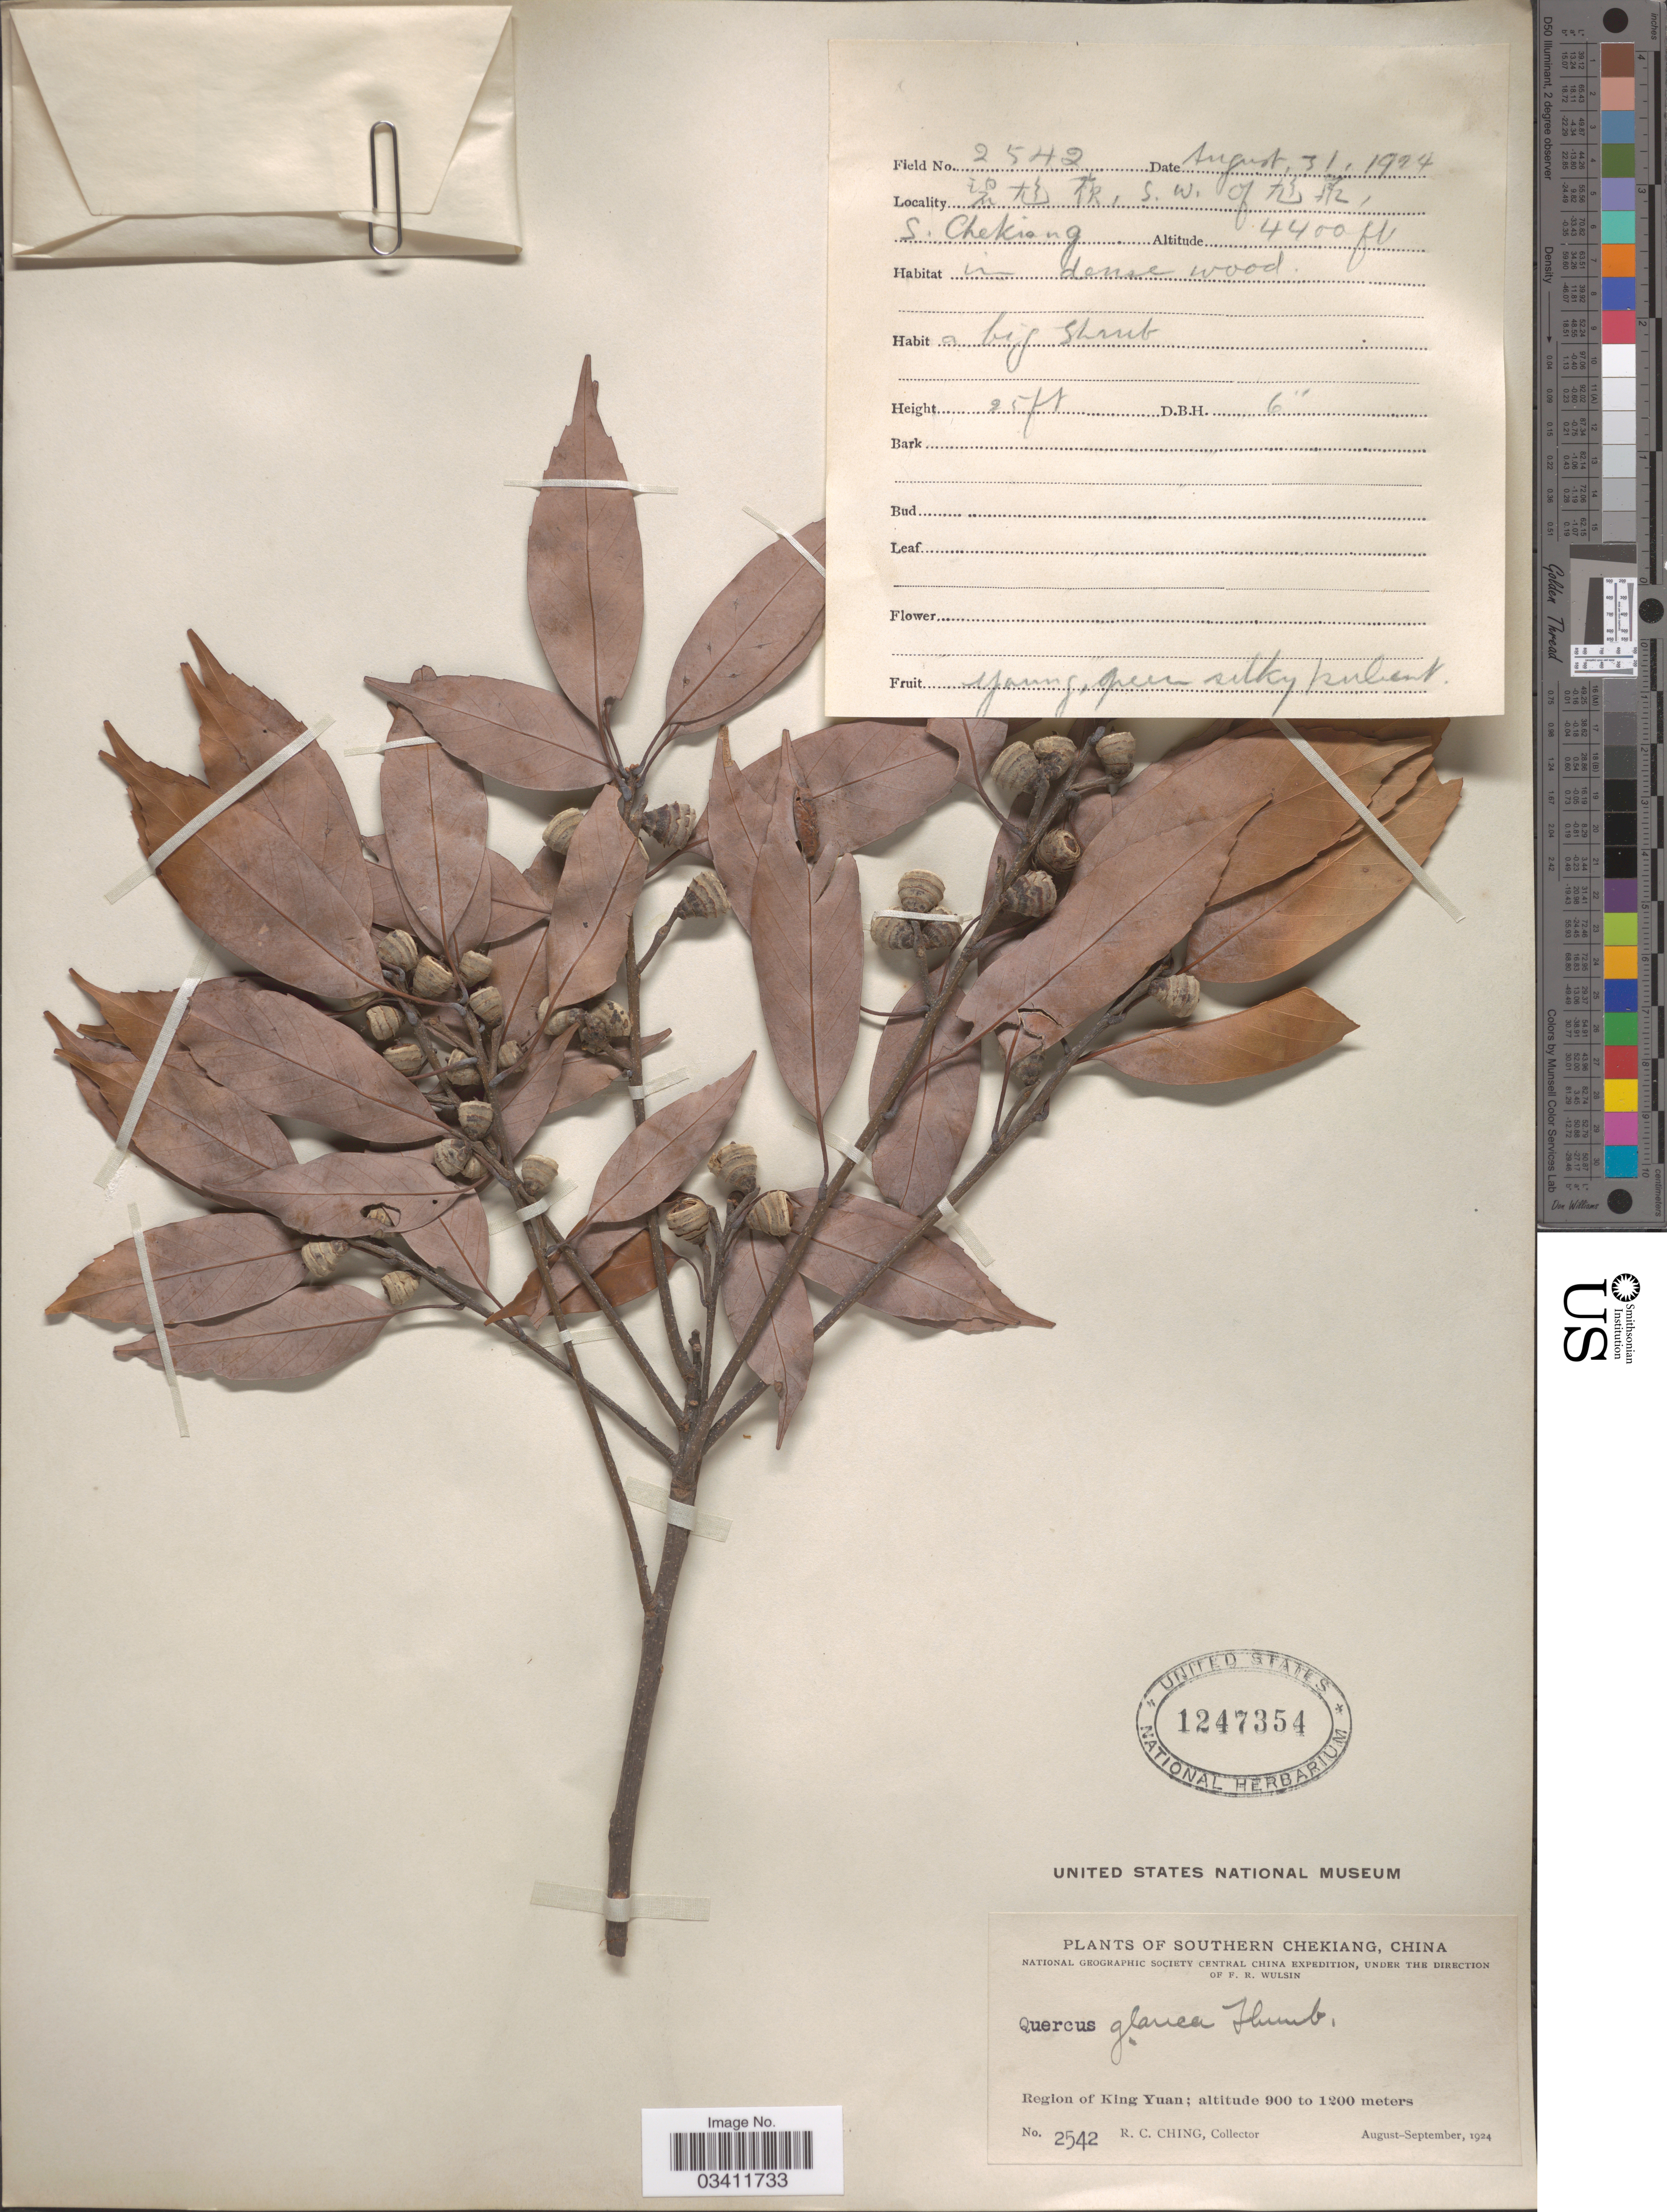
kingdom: Plantae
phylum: Tracheophyta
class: Magnoliopsida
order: Fagales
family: Fagaceae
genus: Quercus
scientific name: Quercus glauca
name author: Thunb.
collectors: R. C. Ching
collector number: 2542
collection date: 1924-08-31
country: China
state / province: Zhejiang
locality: Southern Chekiang. Region of King Yuan. X, S. W. of X.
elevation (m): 1341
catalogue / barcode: US 1247354